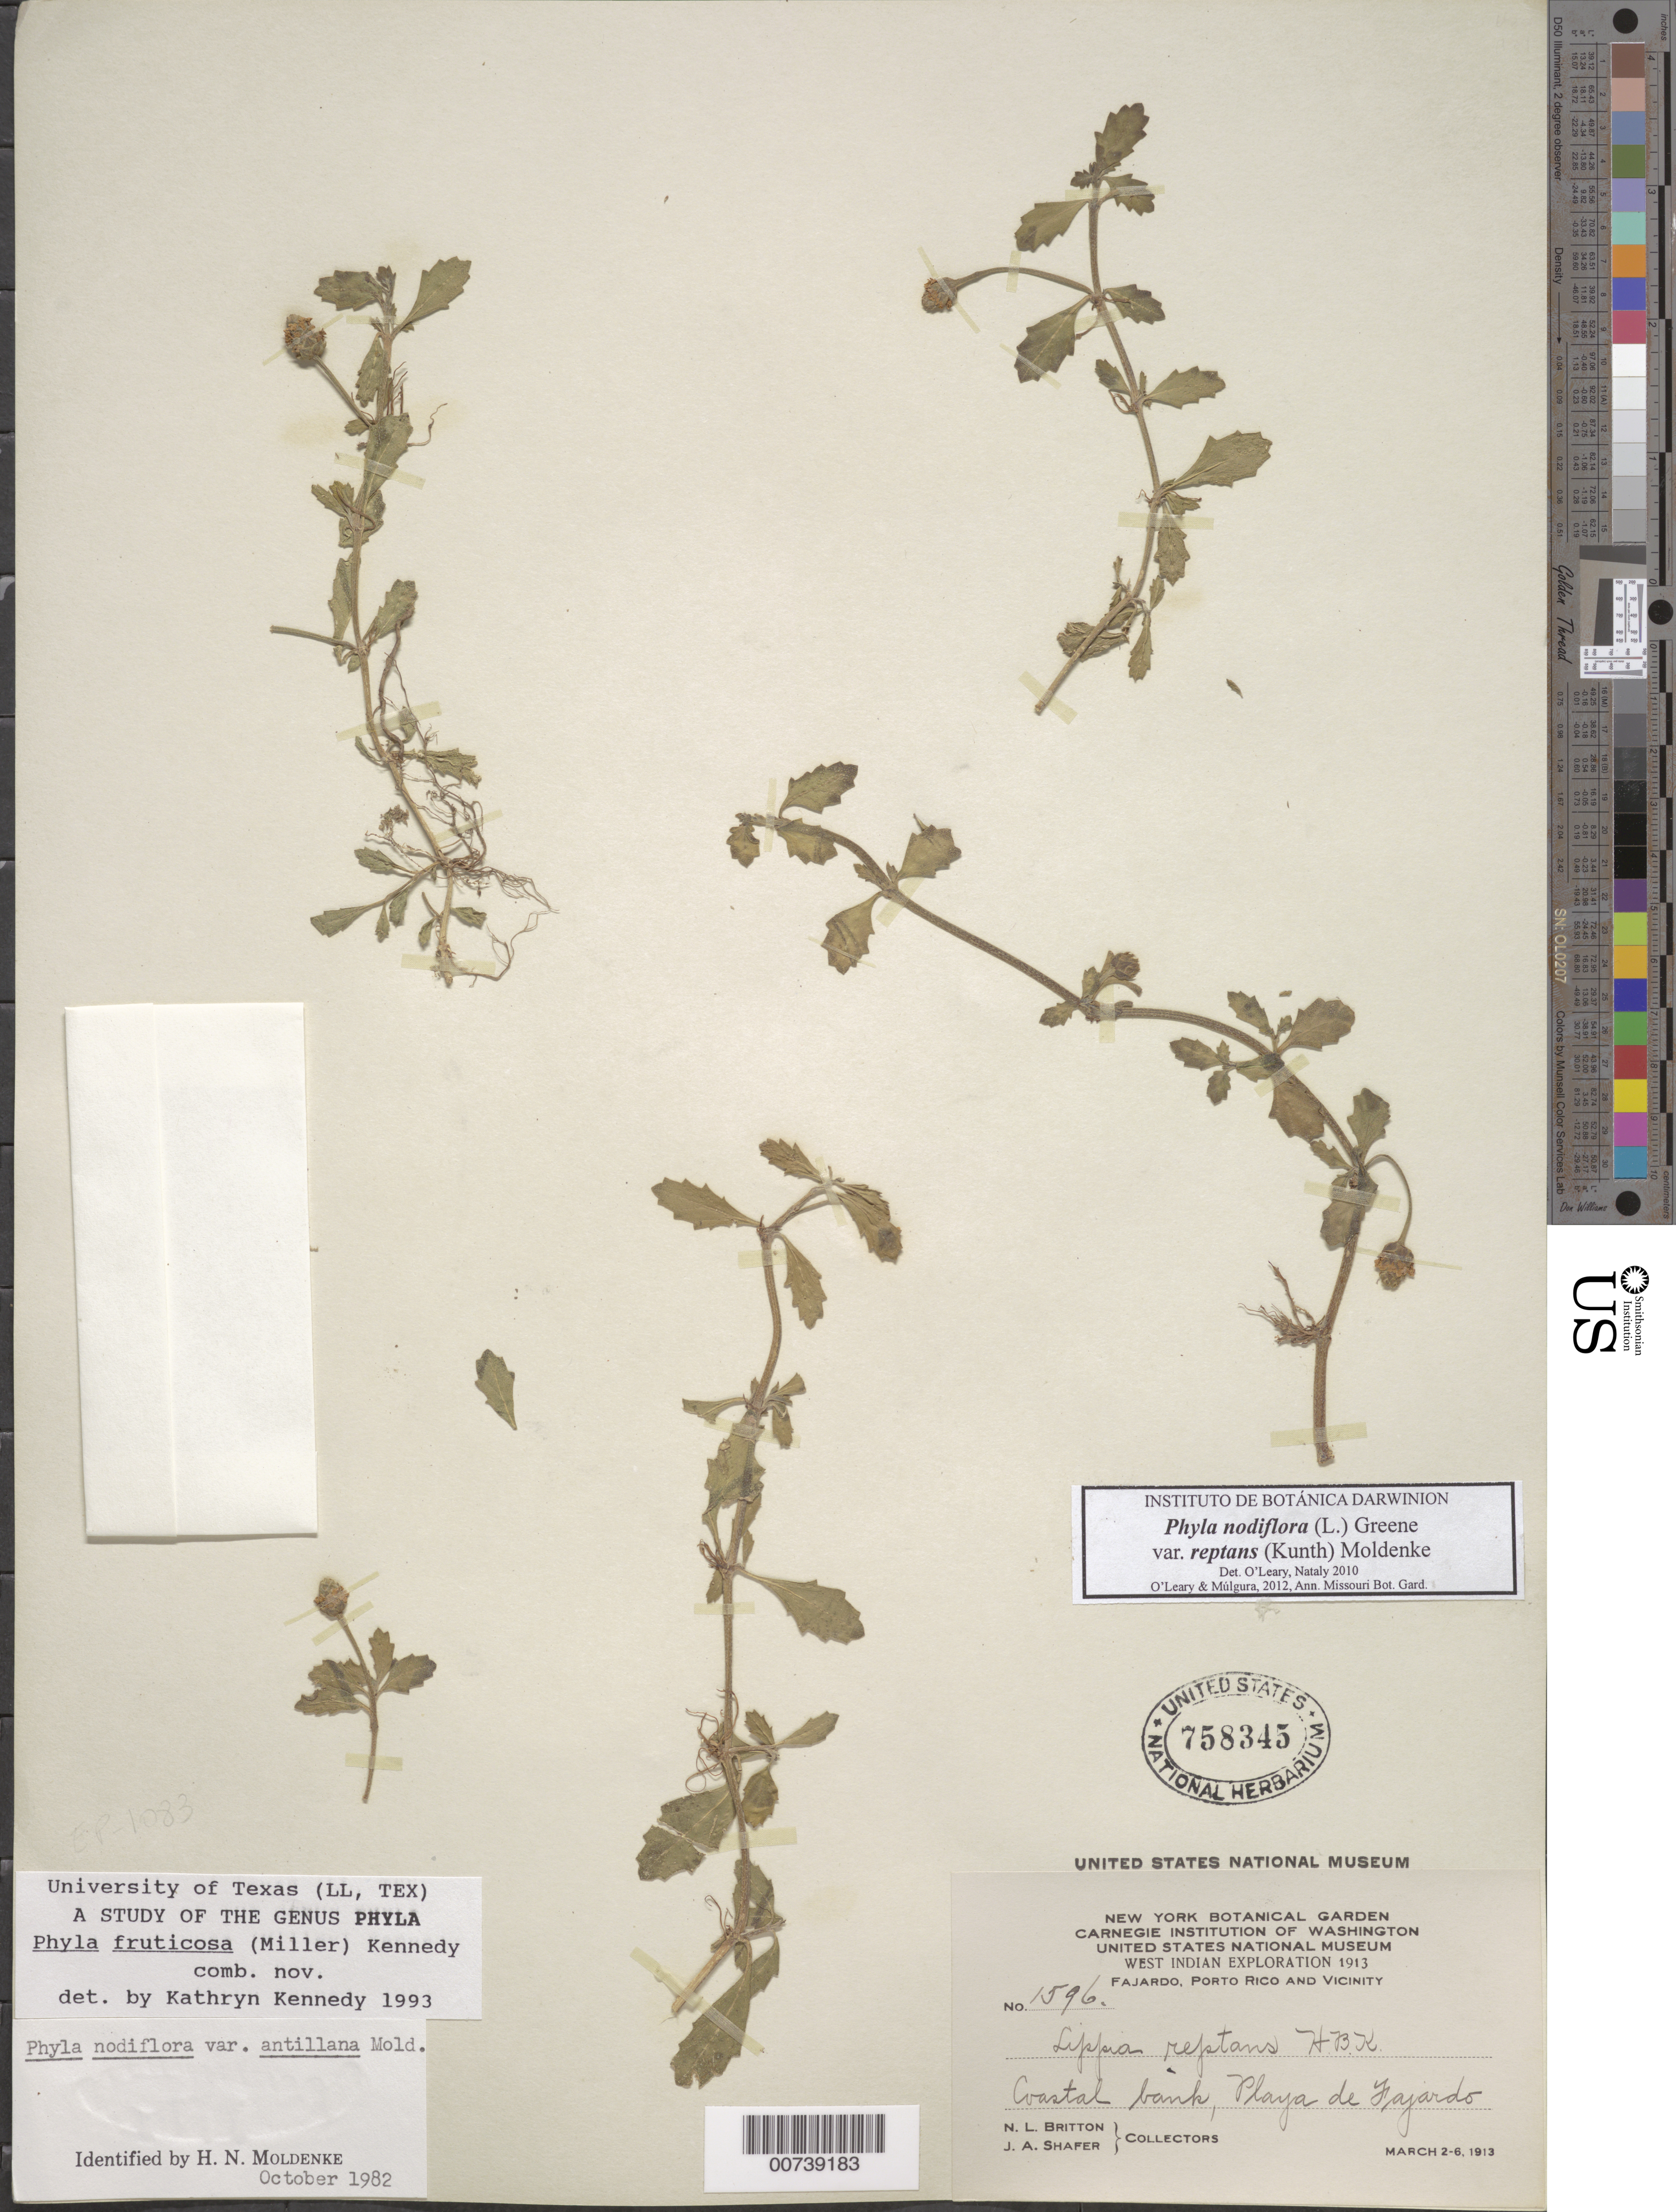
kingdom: Plantae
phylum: Tracheophyta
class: Magnoliopsida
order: Lamiales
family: Verbenaceae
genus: Phyla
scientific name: Phyla nodiflora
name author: (L.) Greene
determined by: Kennedy, K.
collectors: N. Britton & J. A. Shafer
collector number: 1596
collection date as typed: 02 Mar 1913 to 06 Mar 1913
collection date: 1913-03-02/1913-03-06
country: Puerto Rico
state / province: Fajardo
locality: Playa de Fajardo, Fajardo.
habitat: Coastal bank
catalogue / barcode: US 758345